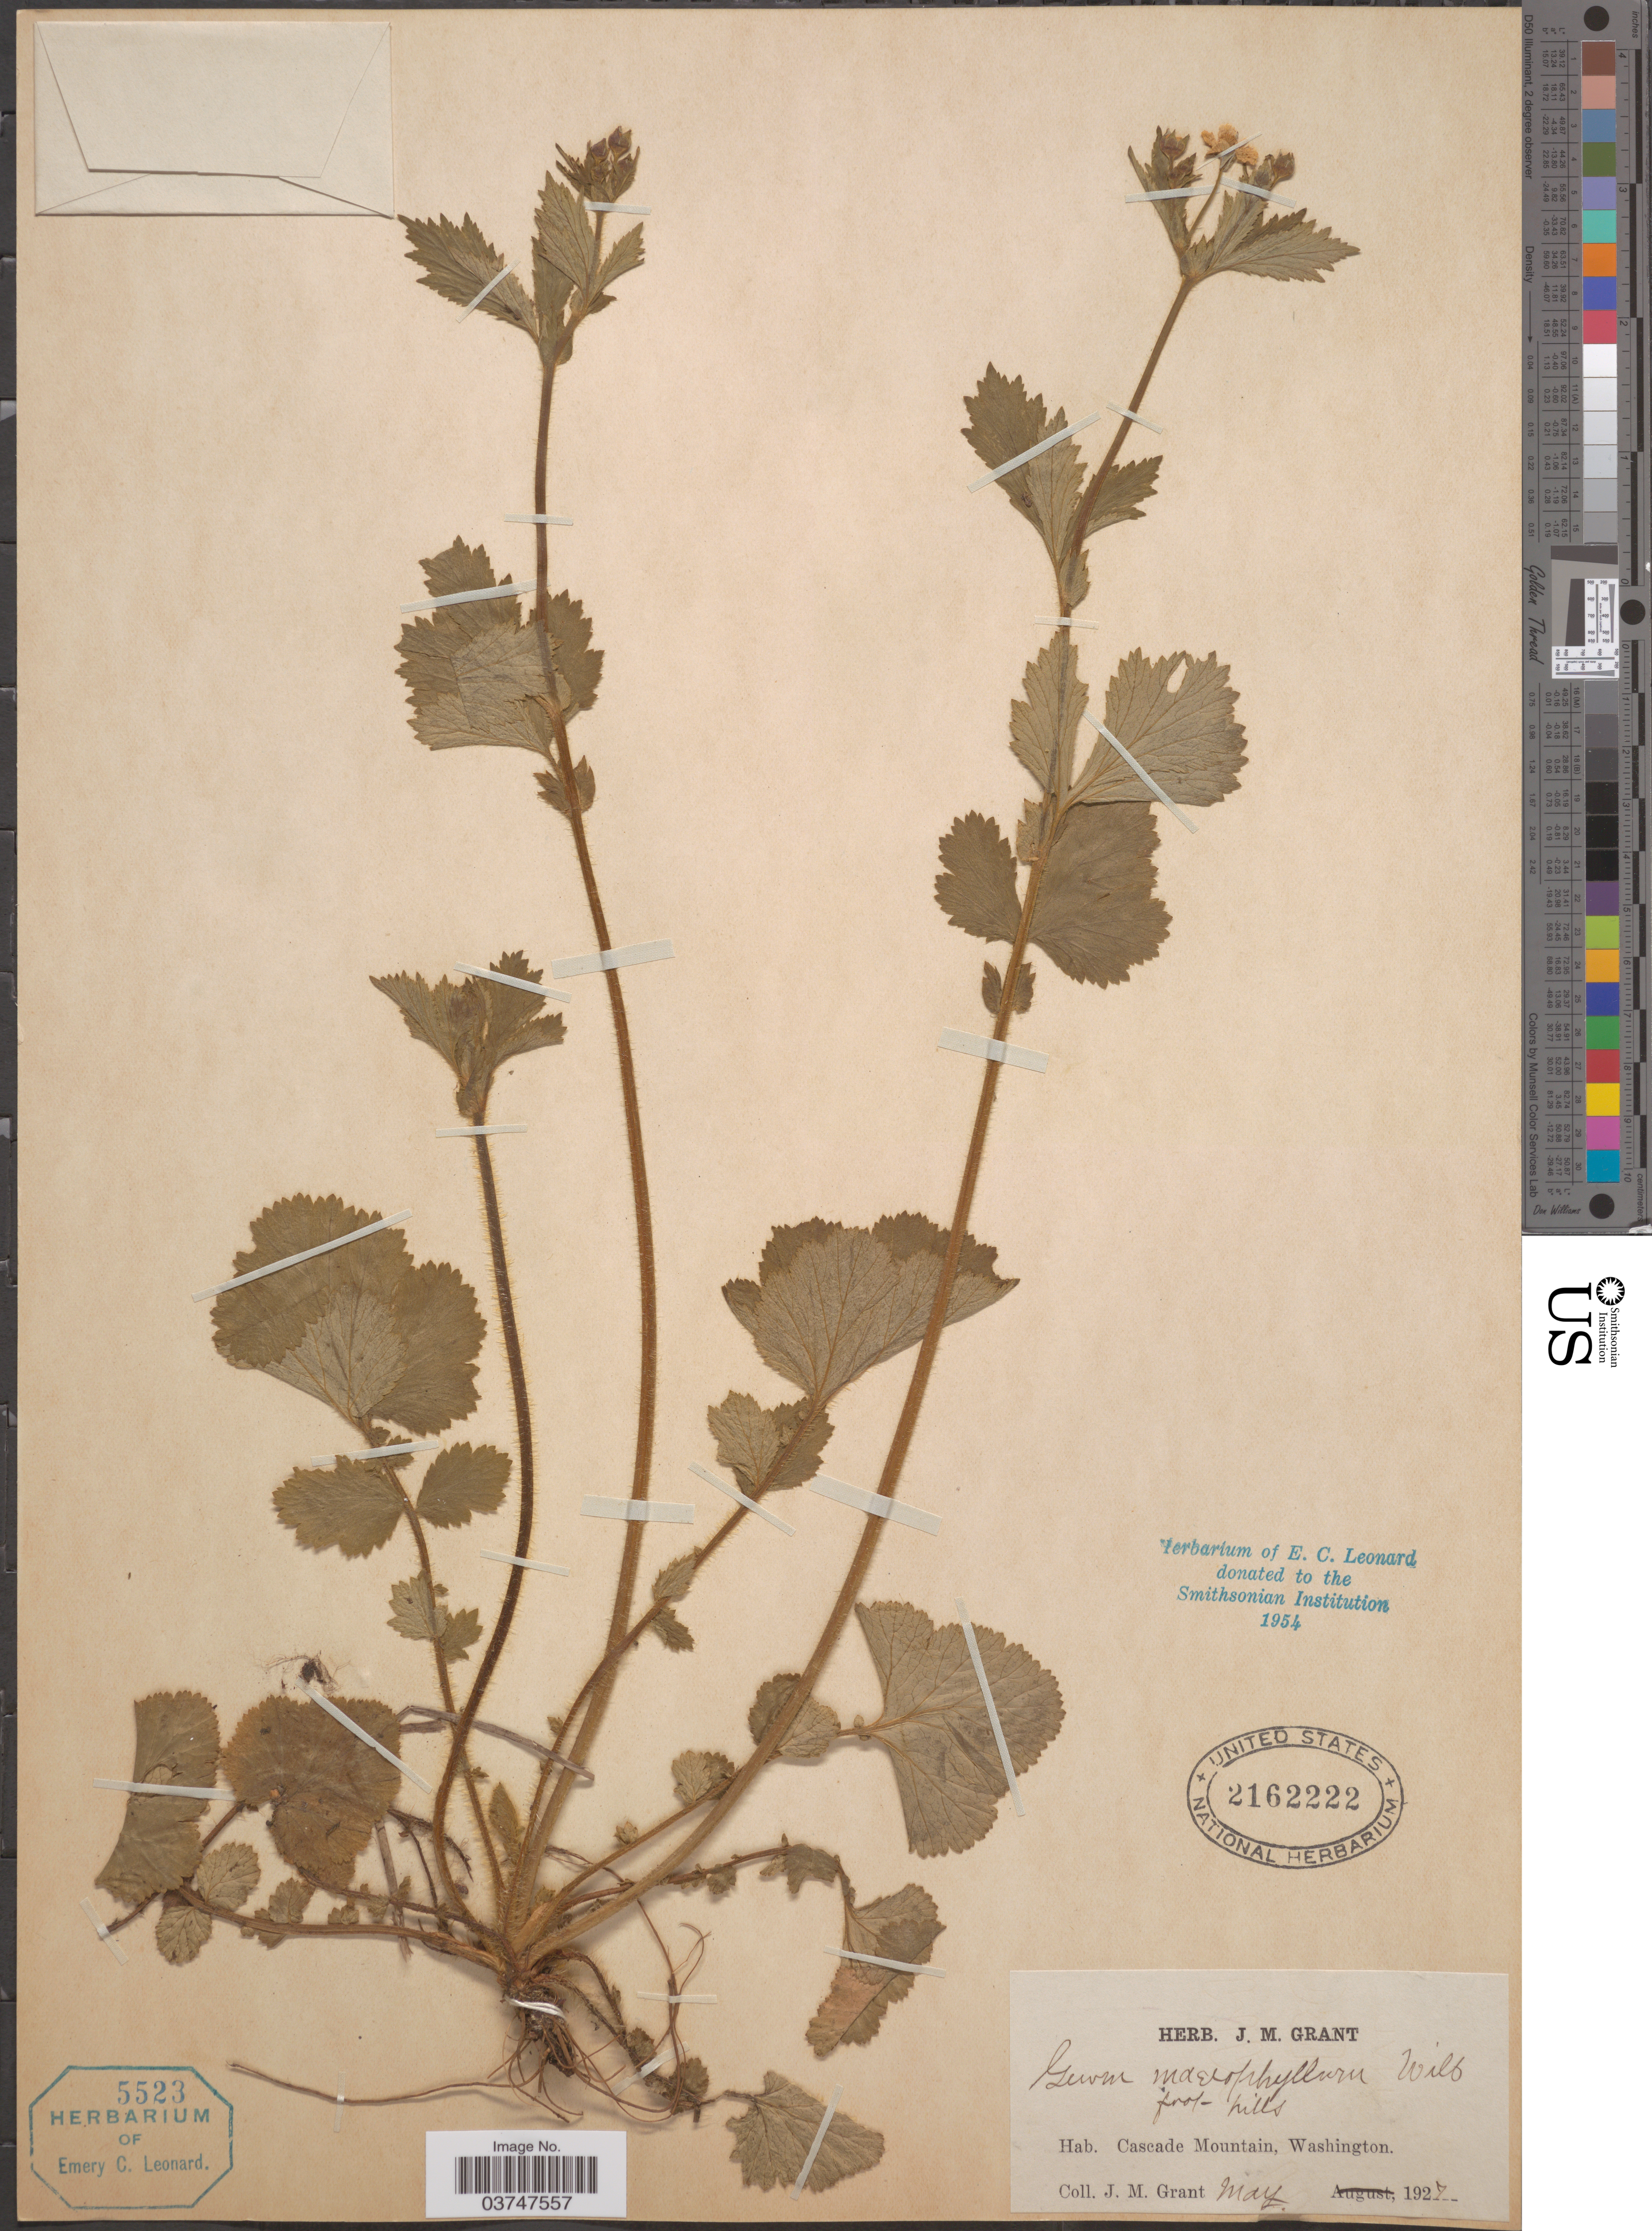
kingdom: Plantae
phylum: Tracheophyta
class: Magnoliopsida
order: Rosales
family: Rosaceae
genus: Geum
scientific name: Geum macrophyllum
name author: Willd.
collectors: J. M. Grant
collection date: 1927-05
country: United States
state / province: Washington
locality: Cascade Mountain.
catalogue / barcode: US 2162222